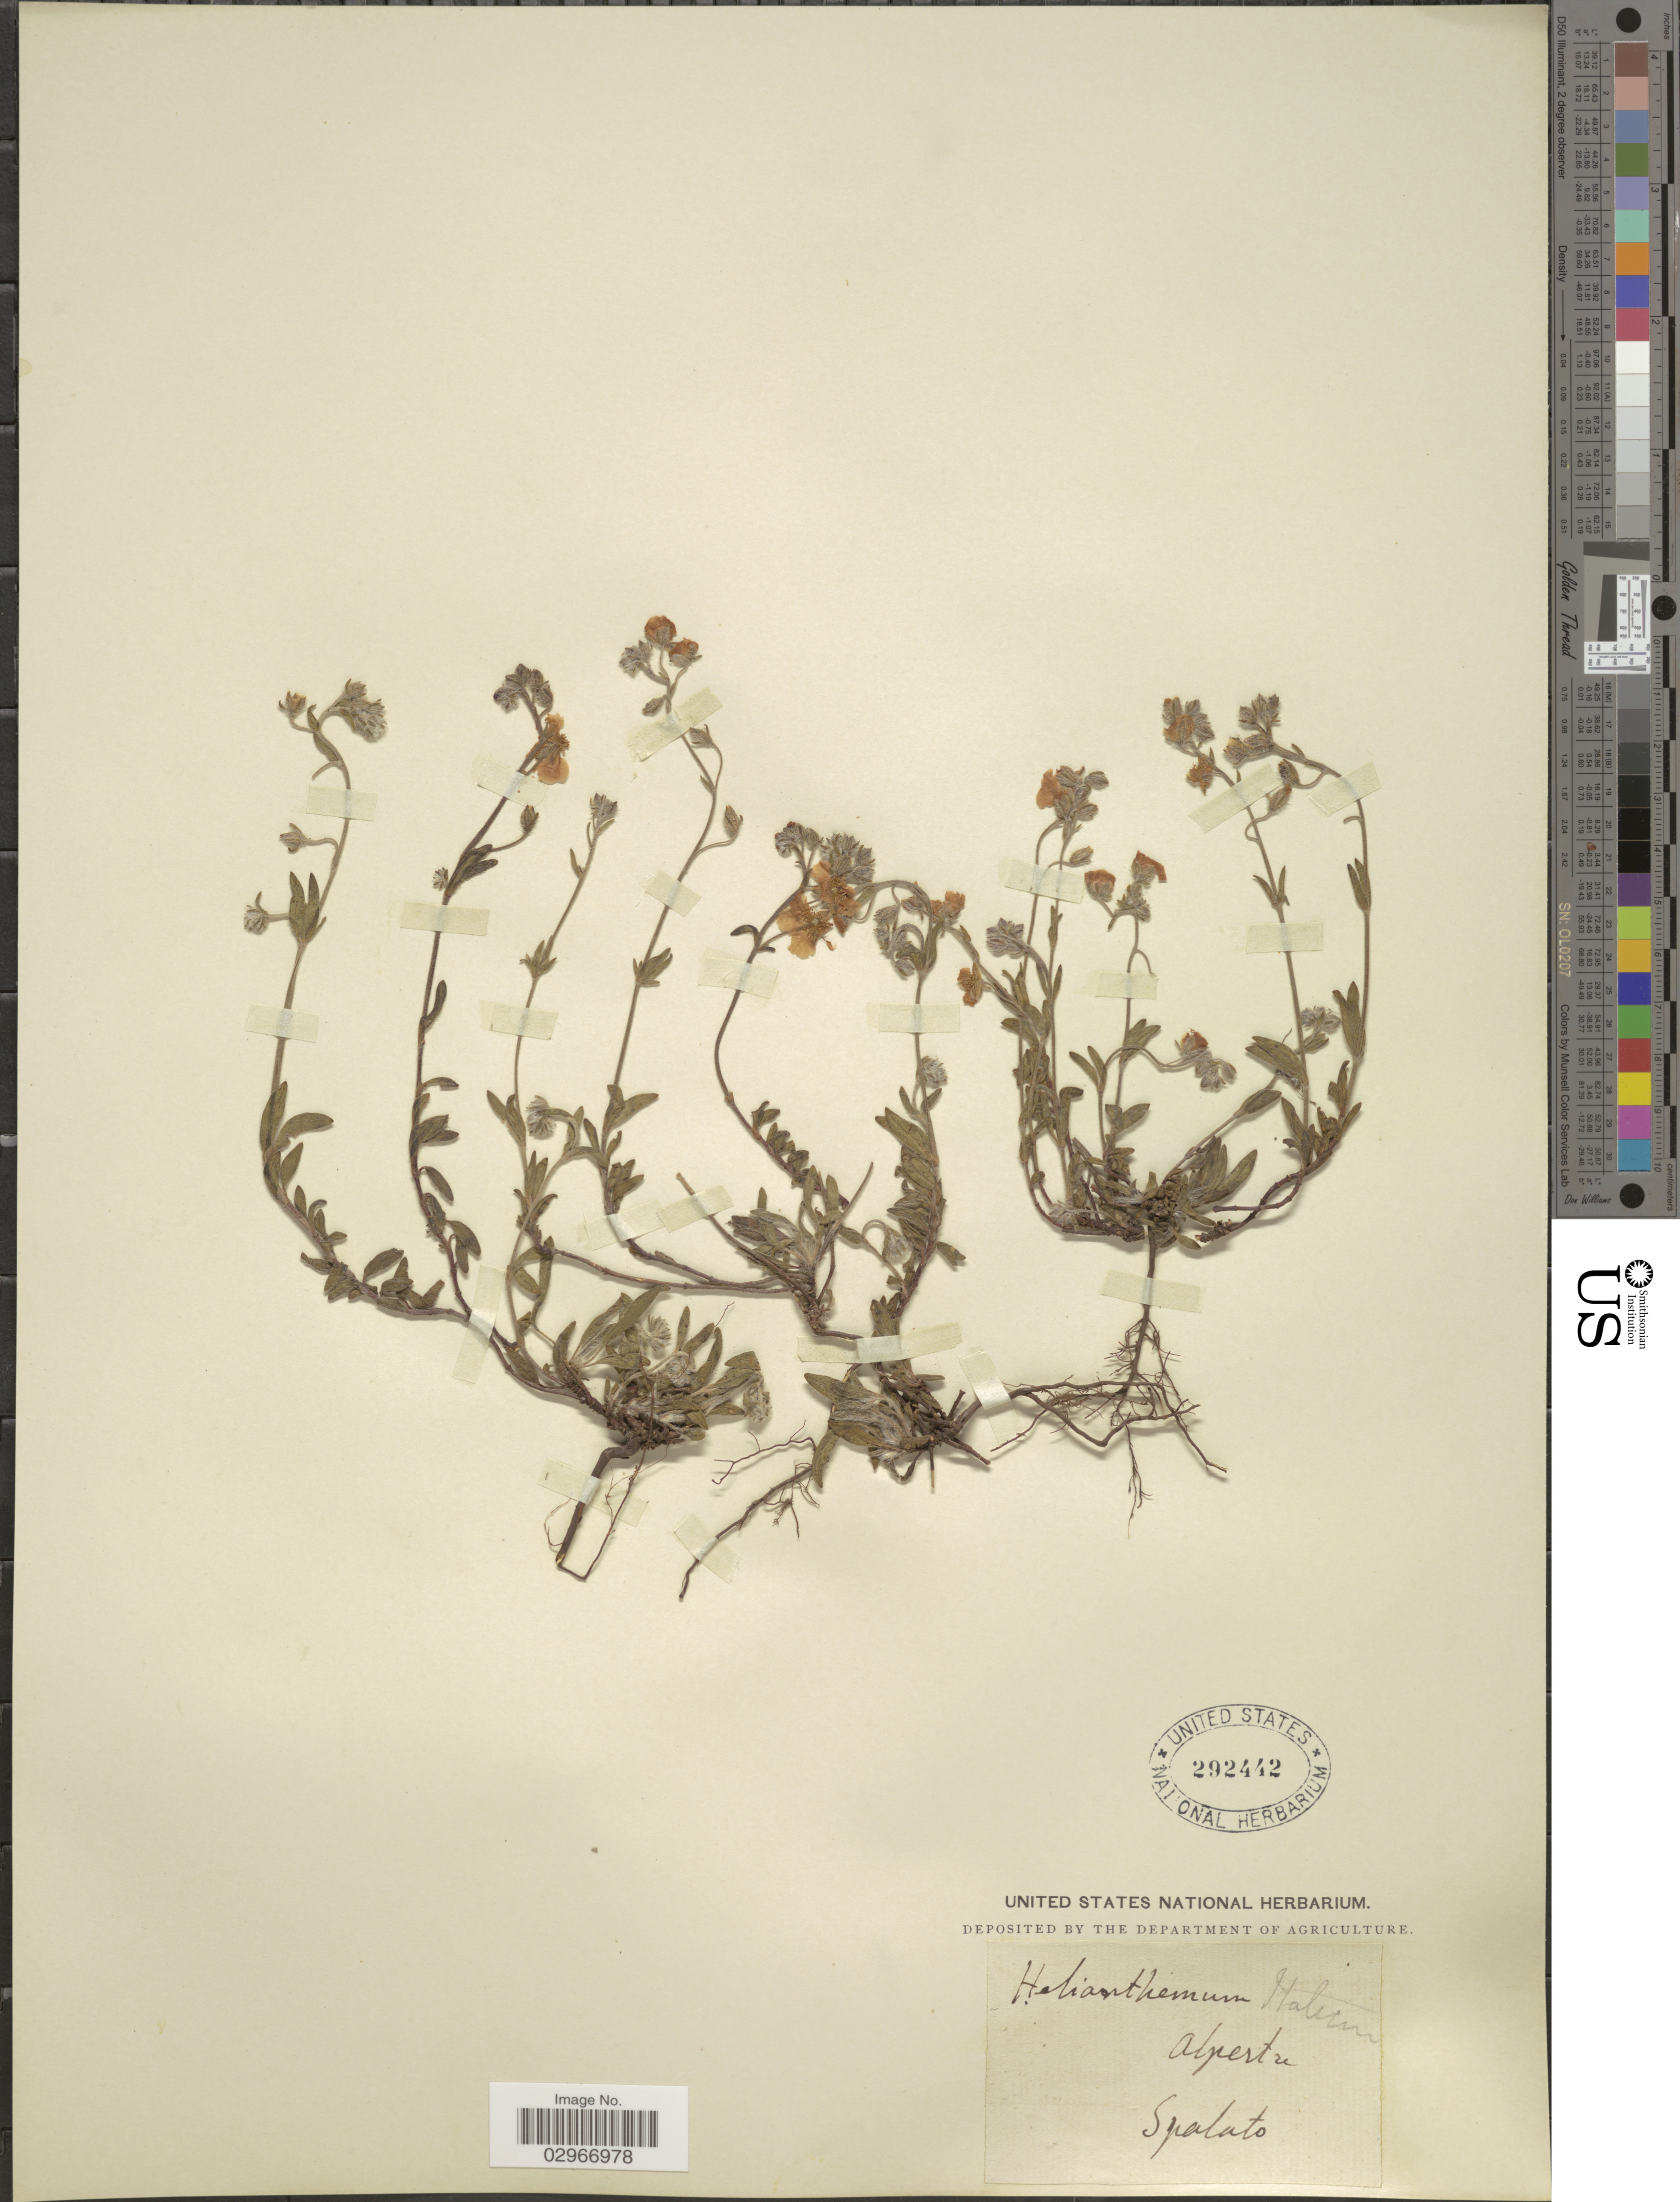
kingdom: Plantae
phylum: Tracheophyta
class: Magnoliopsida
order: Malvales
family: Cistaceae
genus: Helianthemum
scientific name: Helianthemum italicum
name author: Pers.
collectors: ex herb. United States National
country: Croatia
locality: Spalato.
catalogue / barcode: US 292442